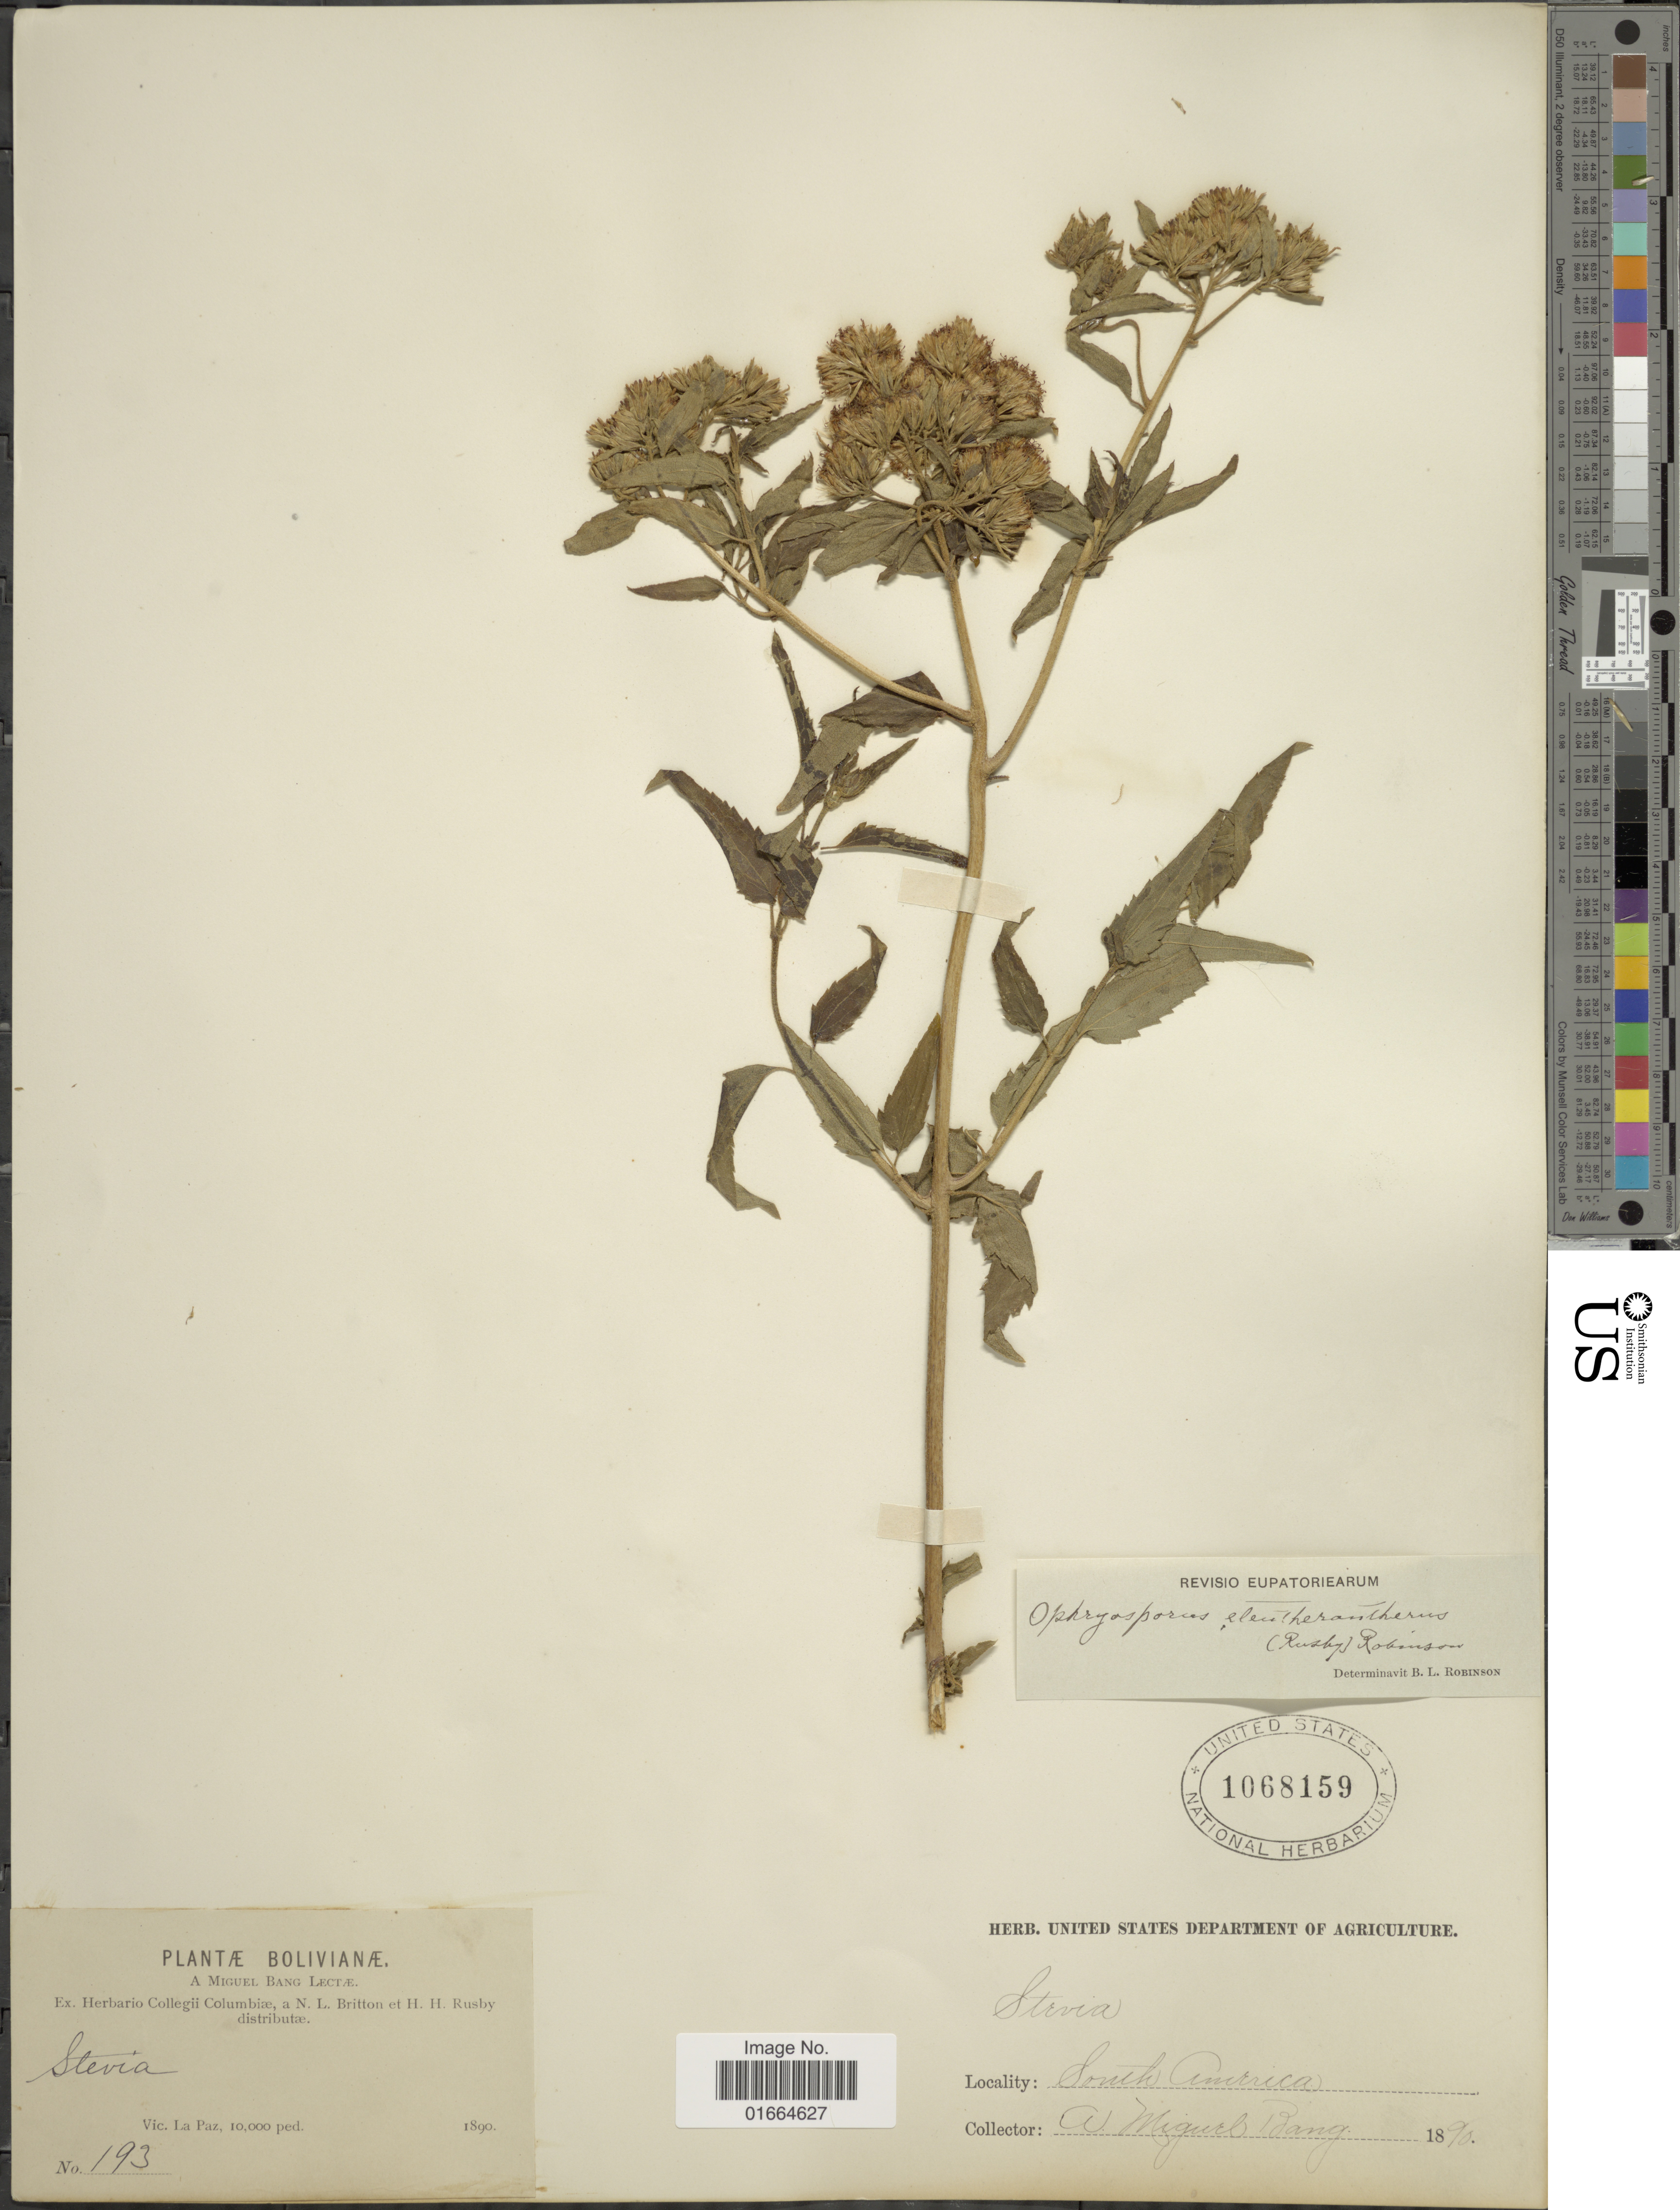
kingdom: Plantae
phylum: Tracheophyta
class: Magnoliopsida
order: Asterales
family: Asteraceae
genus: Ophryosporus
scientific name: Ophryosporus eleutherantherus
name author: (Rusby) B.L. Rob.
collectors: M. Bang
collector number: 193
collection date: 1890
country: Bolivia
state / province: La Paz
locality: Vic. La Paz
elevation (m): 3048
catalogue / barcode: US 1068159